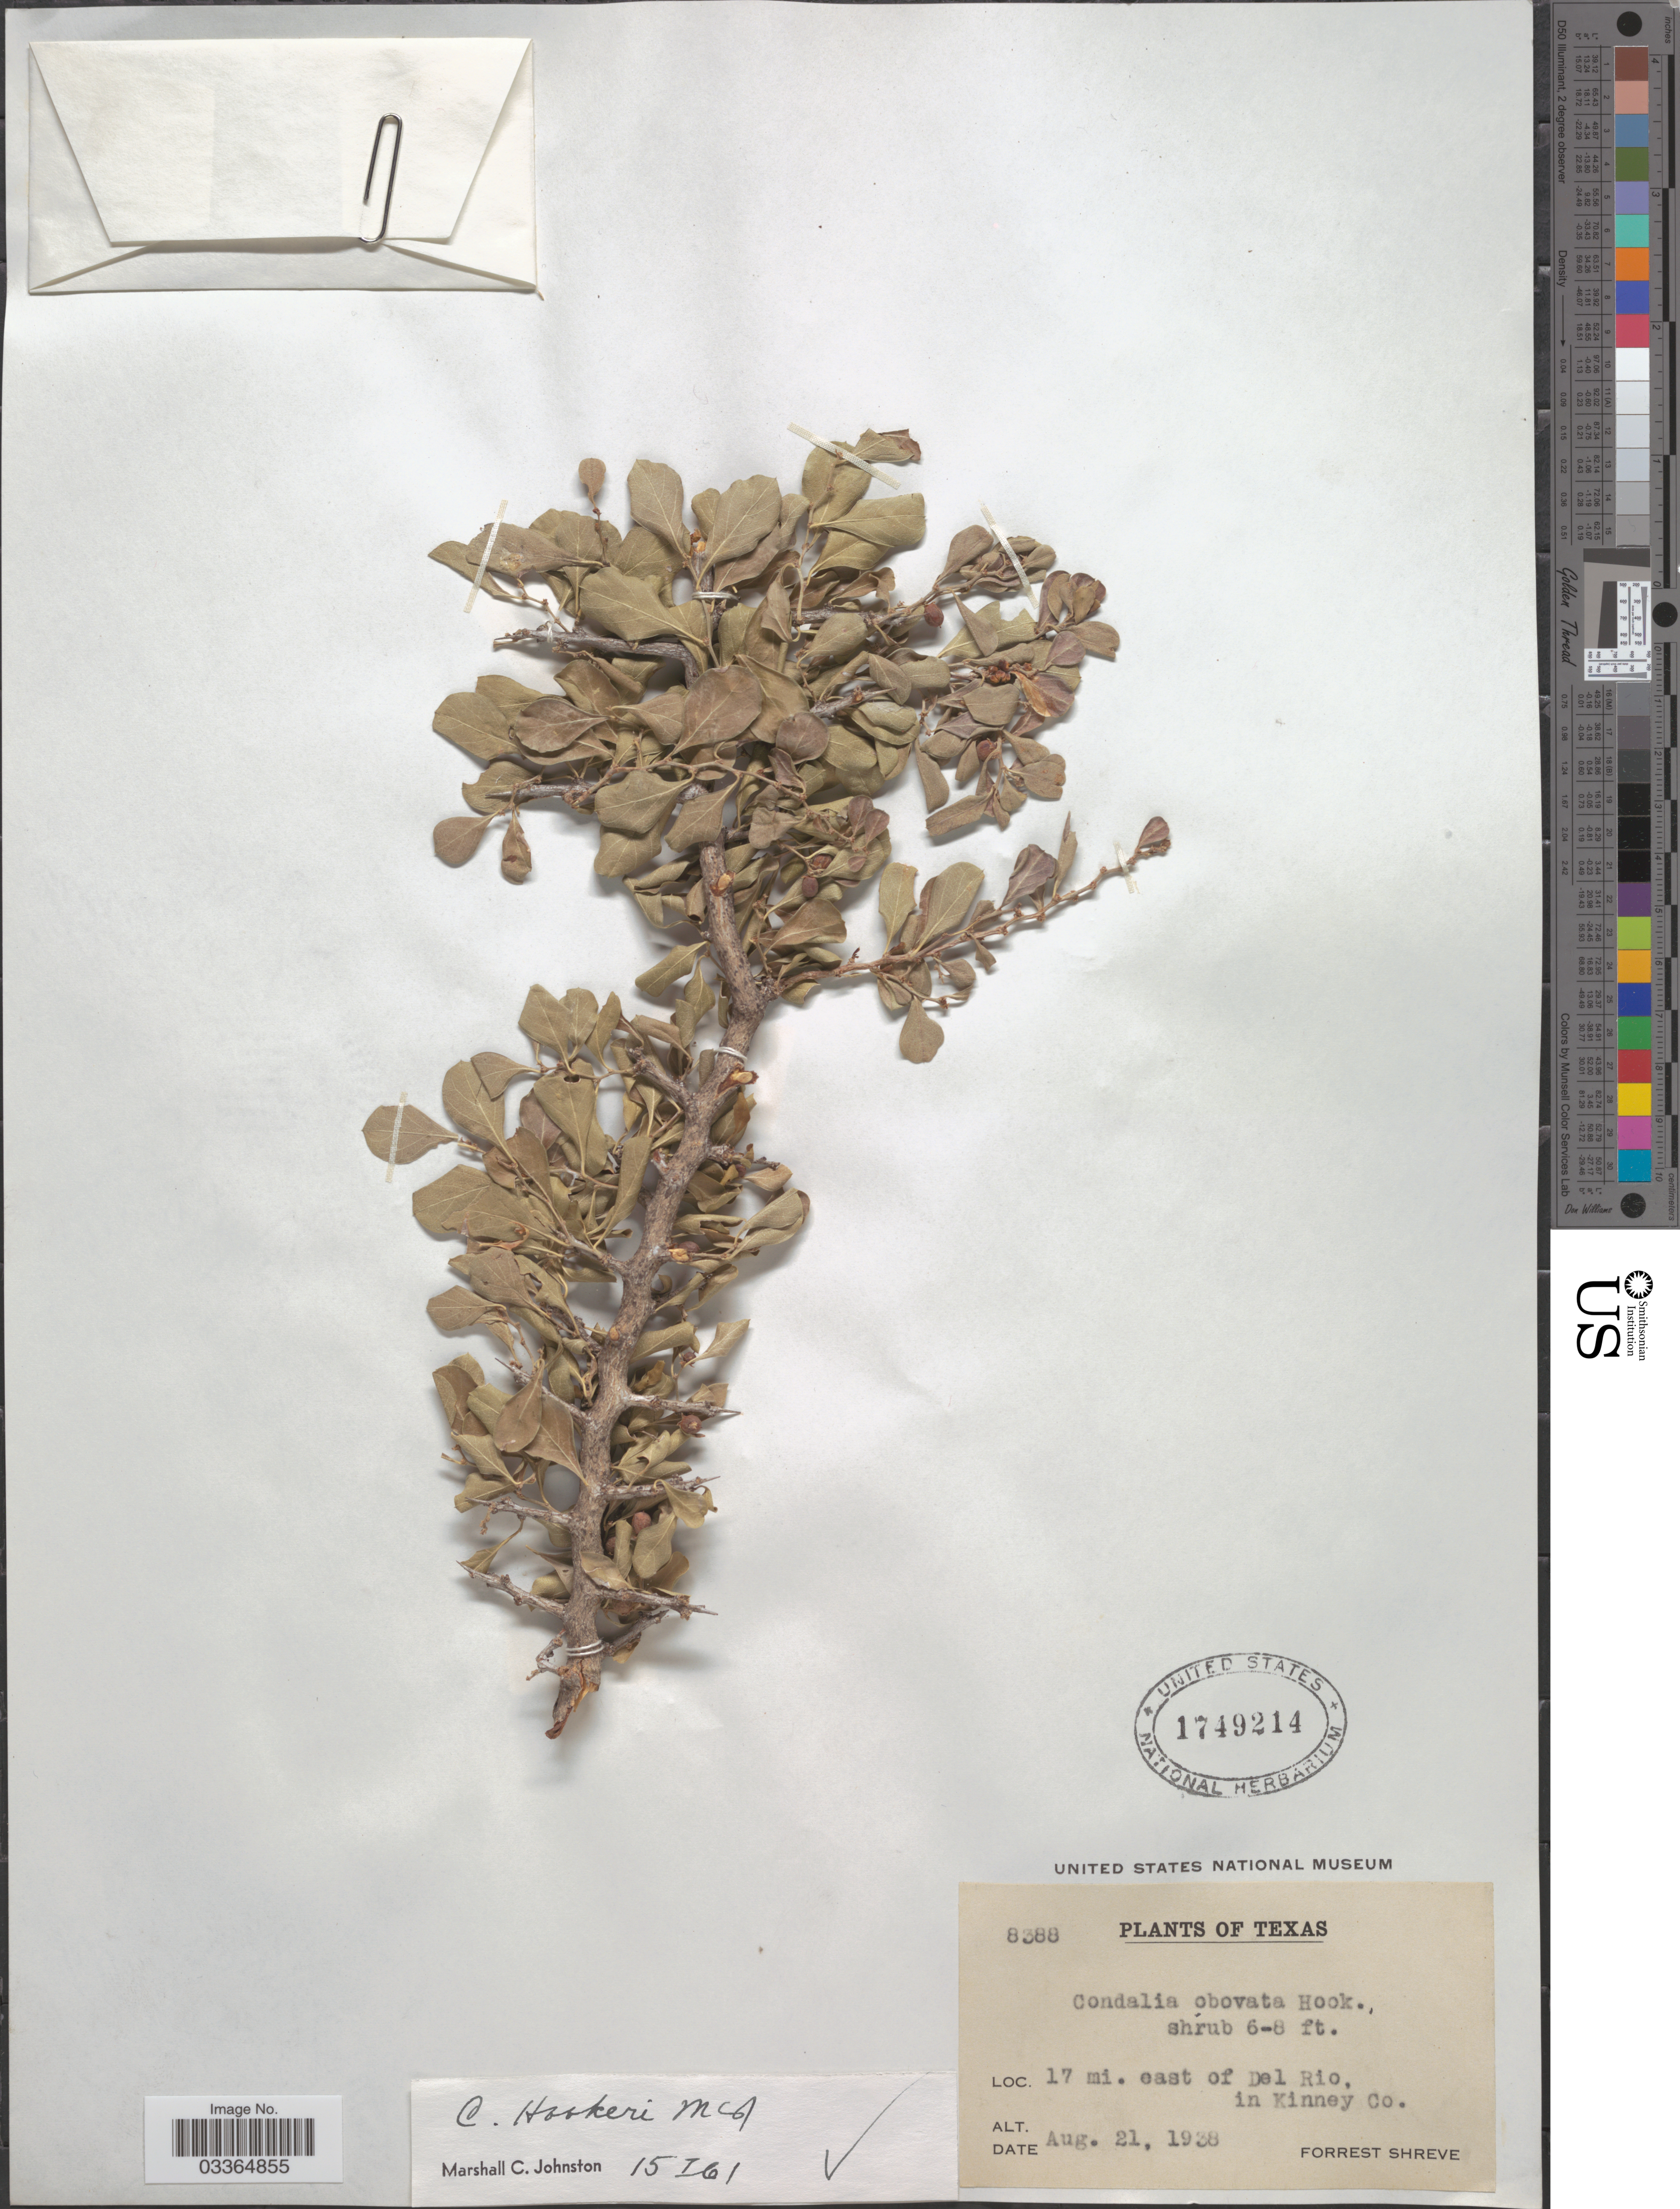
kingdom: Plantae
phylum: Tracheophyta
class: Magnoliopsida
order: Rosales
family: Rhamnaceae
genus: Condalia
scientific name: Condalia hookeri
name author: M.C. Johnst.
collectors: F. Shreve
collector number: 8388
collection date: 1938-08-21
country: United States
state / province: Texas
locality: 17 mi. east of Del Rio, in Kinney Co.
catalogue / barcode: US 1749214